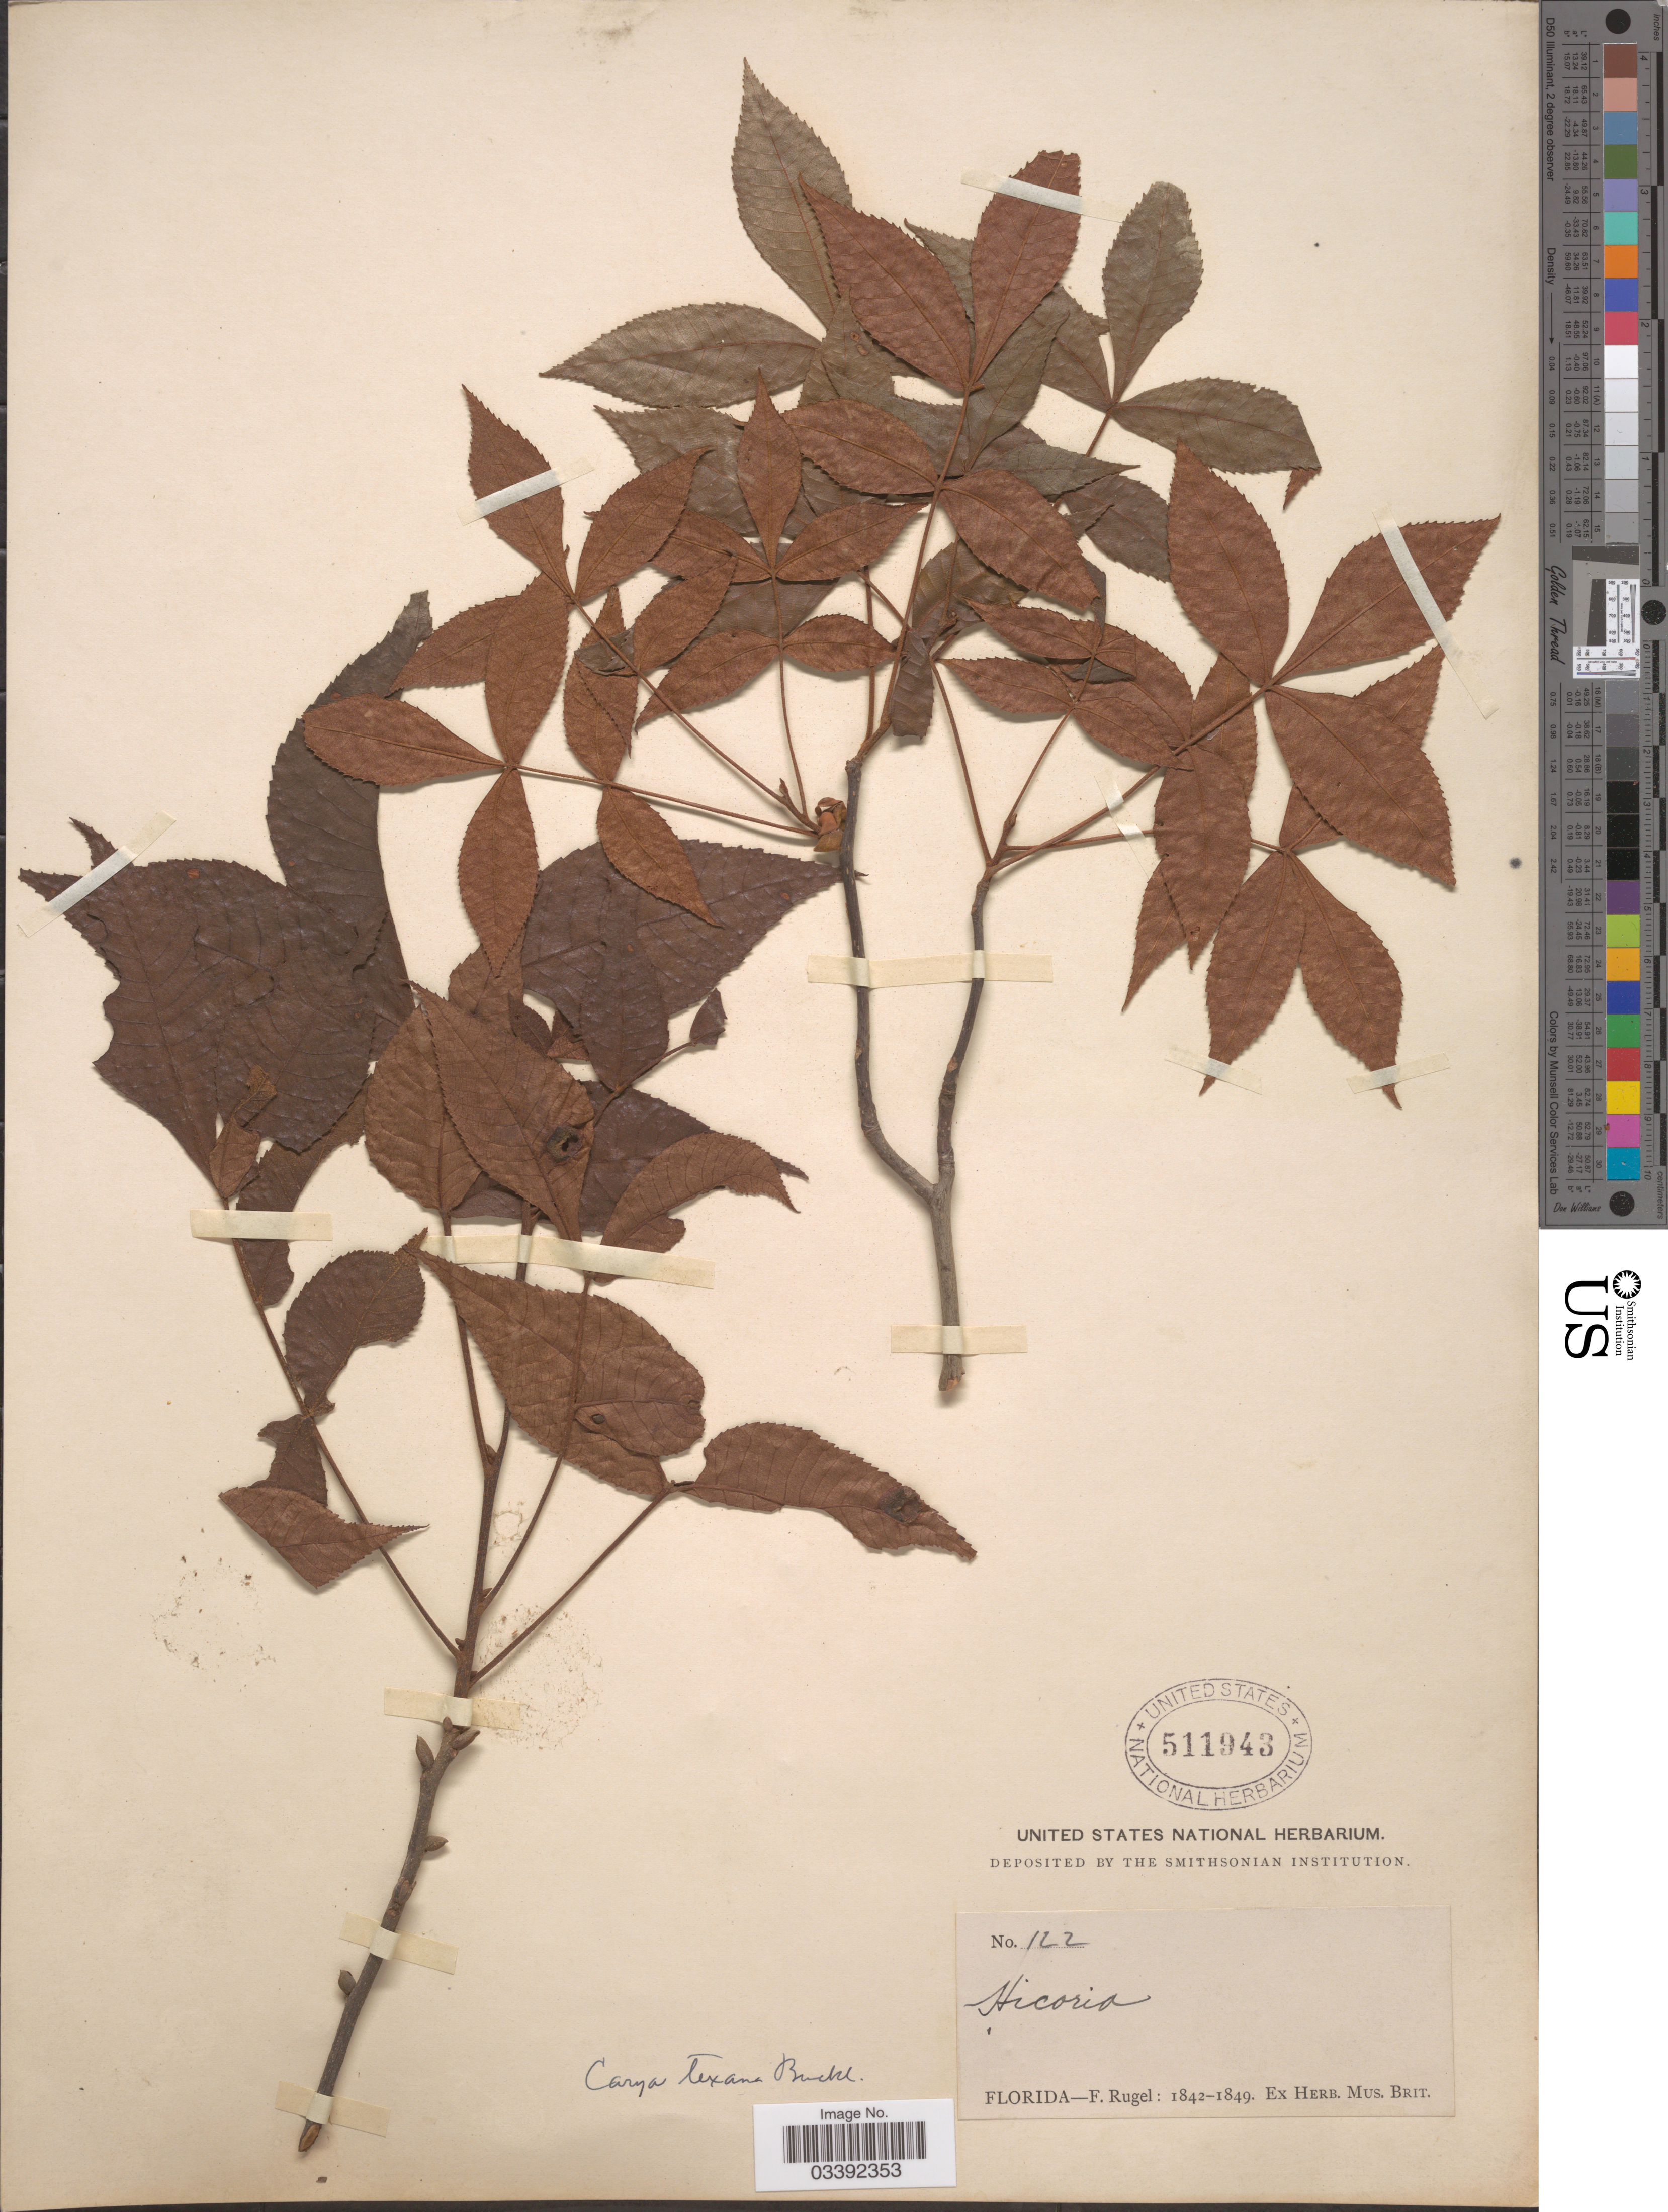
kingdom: Plantae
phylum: Tracheophyta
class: Magnoliopsida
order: Fagales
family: Juglandaceae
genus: Carya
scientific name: Carya texana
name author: Buckley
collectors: F. Rugel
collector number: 122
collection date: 1842/1849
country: United States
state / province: Florida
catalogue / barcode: US 511943